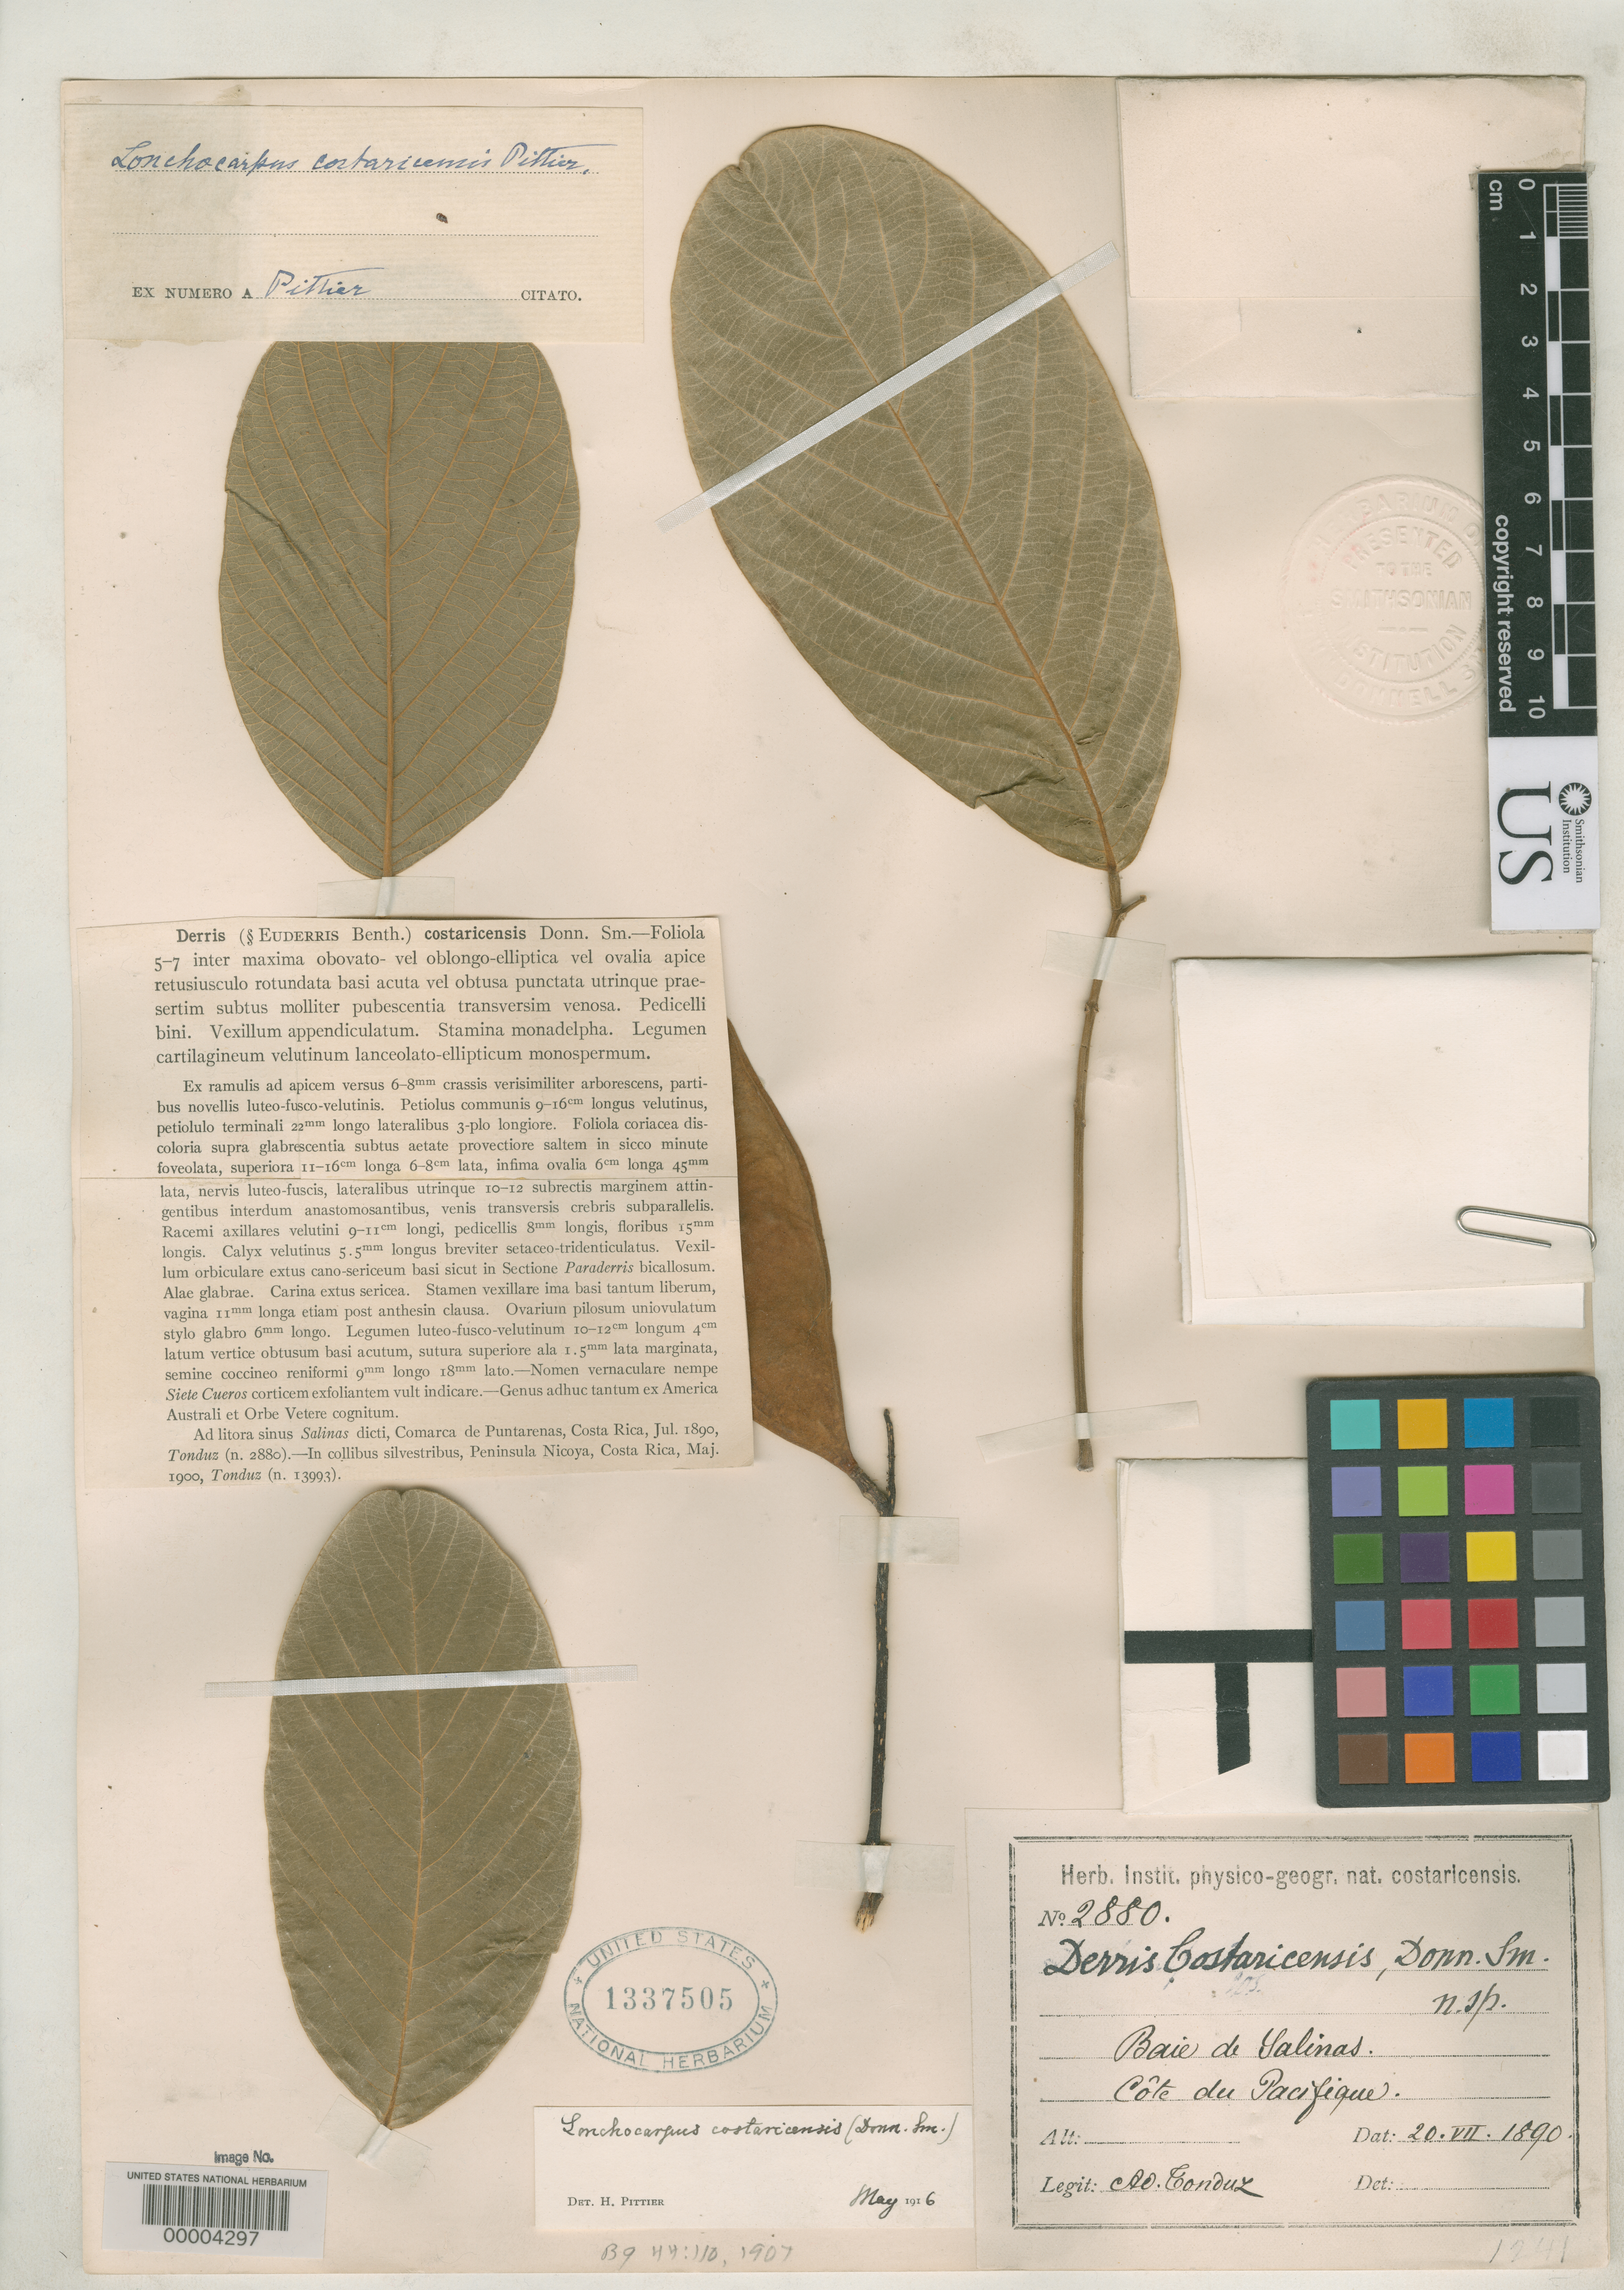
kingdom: Plantae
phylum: Tracheophyta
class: Magnoliopsida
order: Fabales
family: Fabaceae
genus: Derris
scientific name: Derris costaricensis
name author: Donn. Sm.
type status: Syntype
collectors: A. Tonduz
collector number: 2880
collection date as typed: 20 Jul 1890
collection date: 1890-07-20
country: Costa Rica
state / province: Puntarenas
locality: Baie de Salinas, Cote du Pacifique.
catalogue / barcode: US 1337505